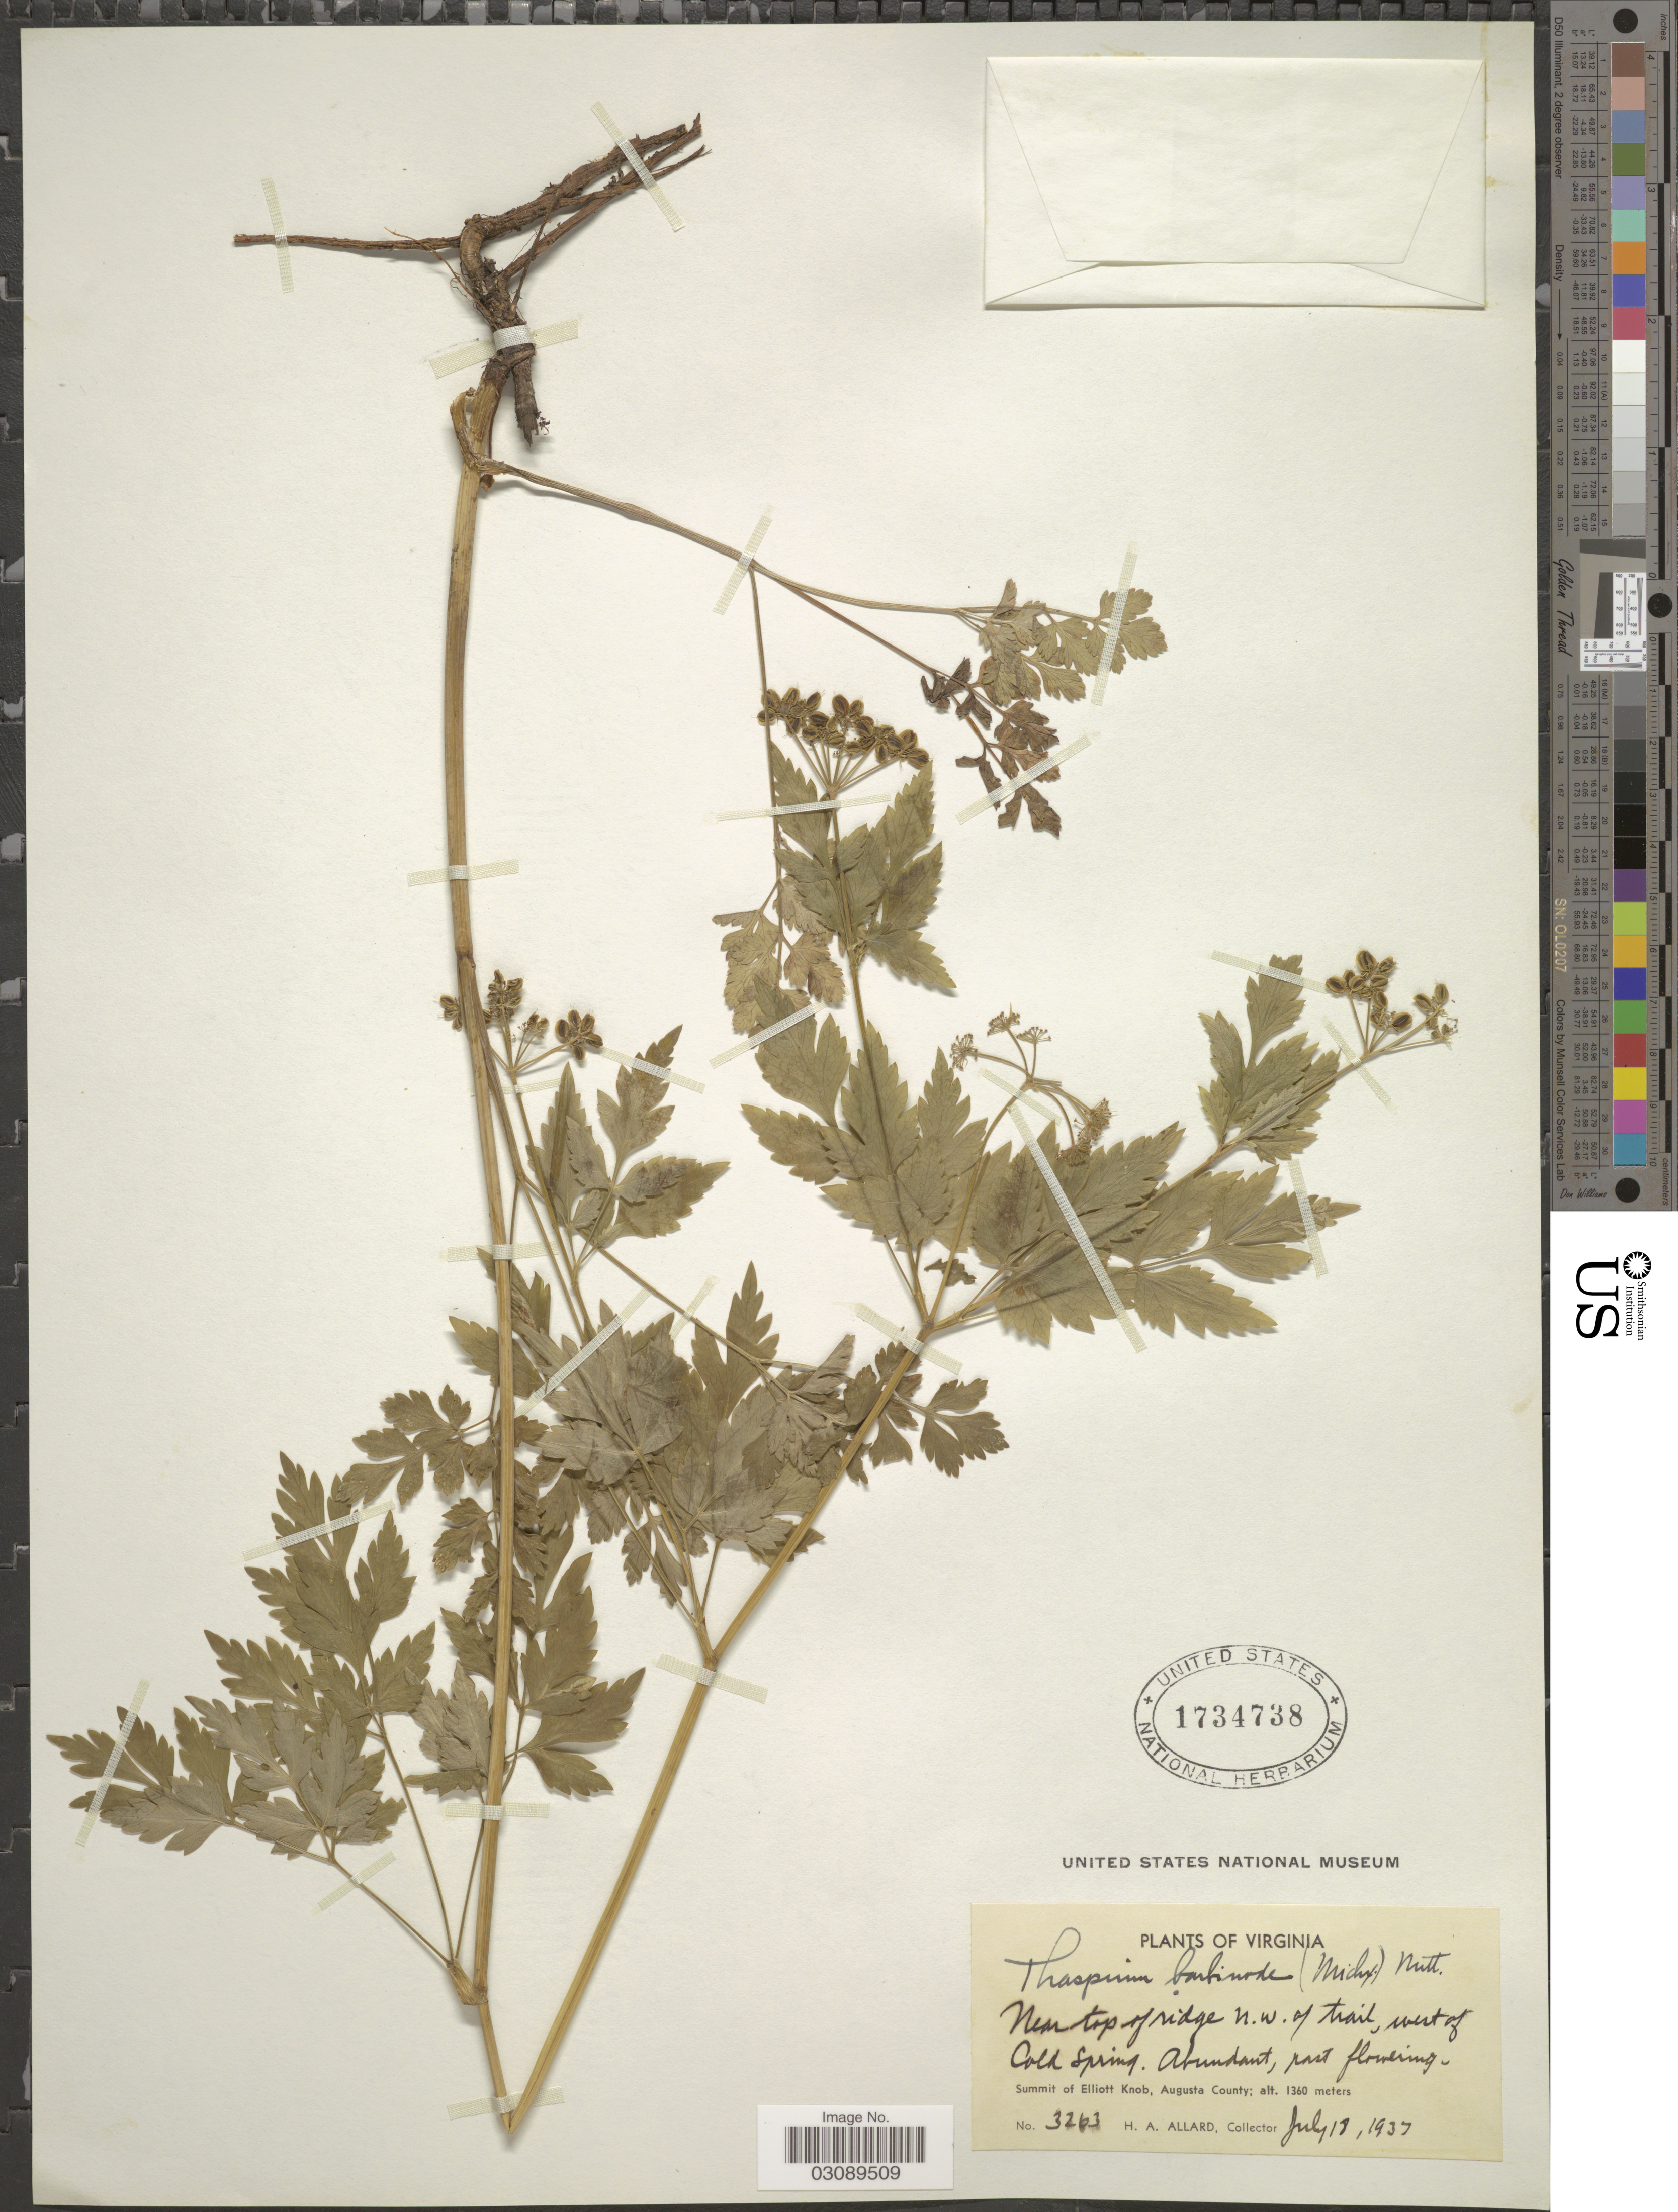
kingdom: Plantae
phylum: Tracheophyta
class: Magnoliopsida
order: Apiales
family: Apiaceae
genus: Thaspium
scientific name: Thaspium barbinode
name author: (Michx.) Nutt.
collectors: H. A. Allard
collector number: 3263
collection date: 1937-07-18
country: United States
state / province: Virginia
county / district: Augusta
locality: Near top of ridge n.w. of trail, west of Cold Spring. Summit of Elliot Knob, Augusta County.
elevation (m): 1360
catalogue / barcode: US 1734738